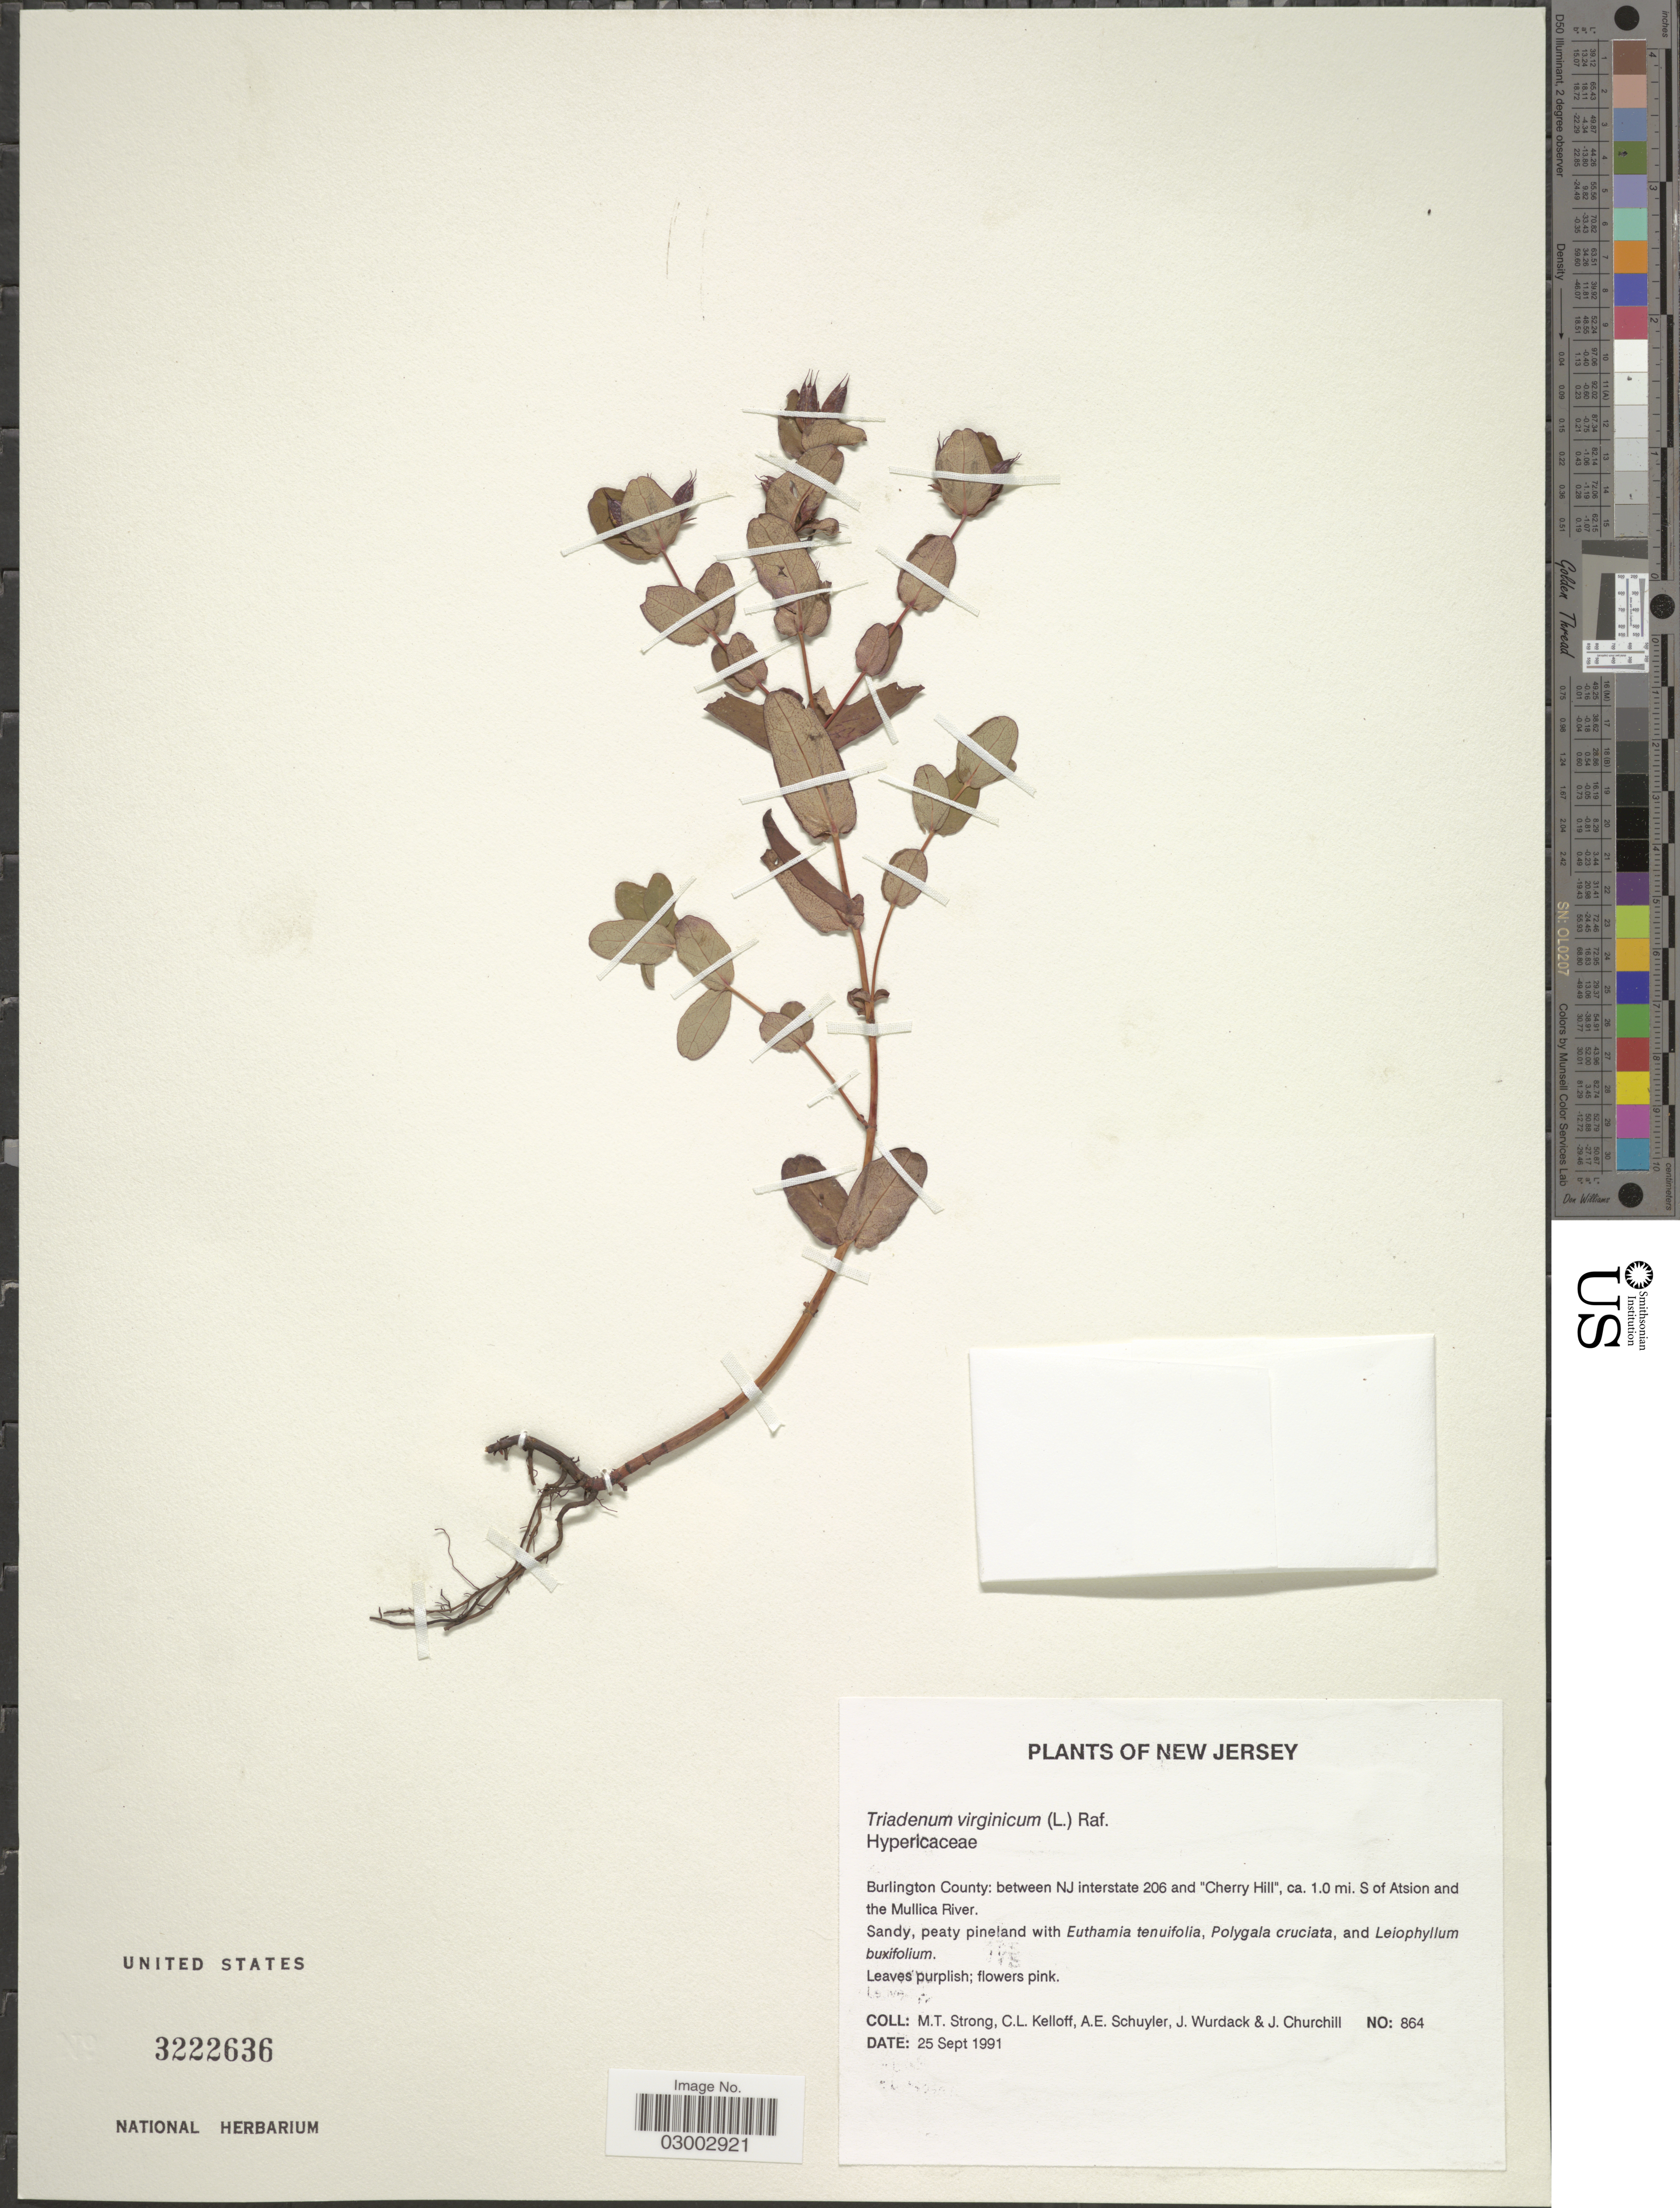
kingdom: Plantae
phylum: Tracheophyta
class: Magnoliopsida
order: Malpighiales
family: Hypericaceae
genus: Hypericum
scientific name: Hypericum virginicum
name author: L.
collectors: M. T. Strong, C. L. Kelloff, A. Schuyler, J. J. Wurdack & J. Churchill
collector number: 864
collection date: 1991-09-25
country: United States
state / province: New Jersey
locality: Burlington County: between NJ interstate 206 and "Cherry Hill", ca. 1.0 mi. S of Atsion and the Mullica River.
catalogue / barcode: US 3222636